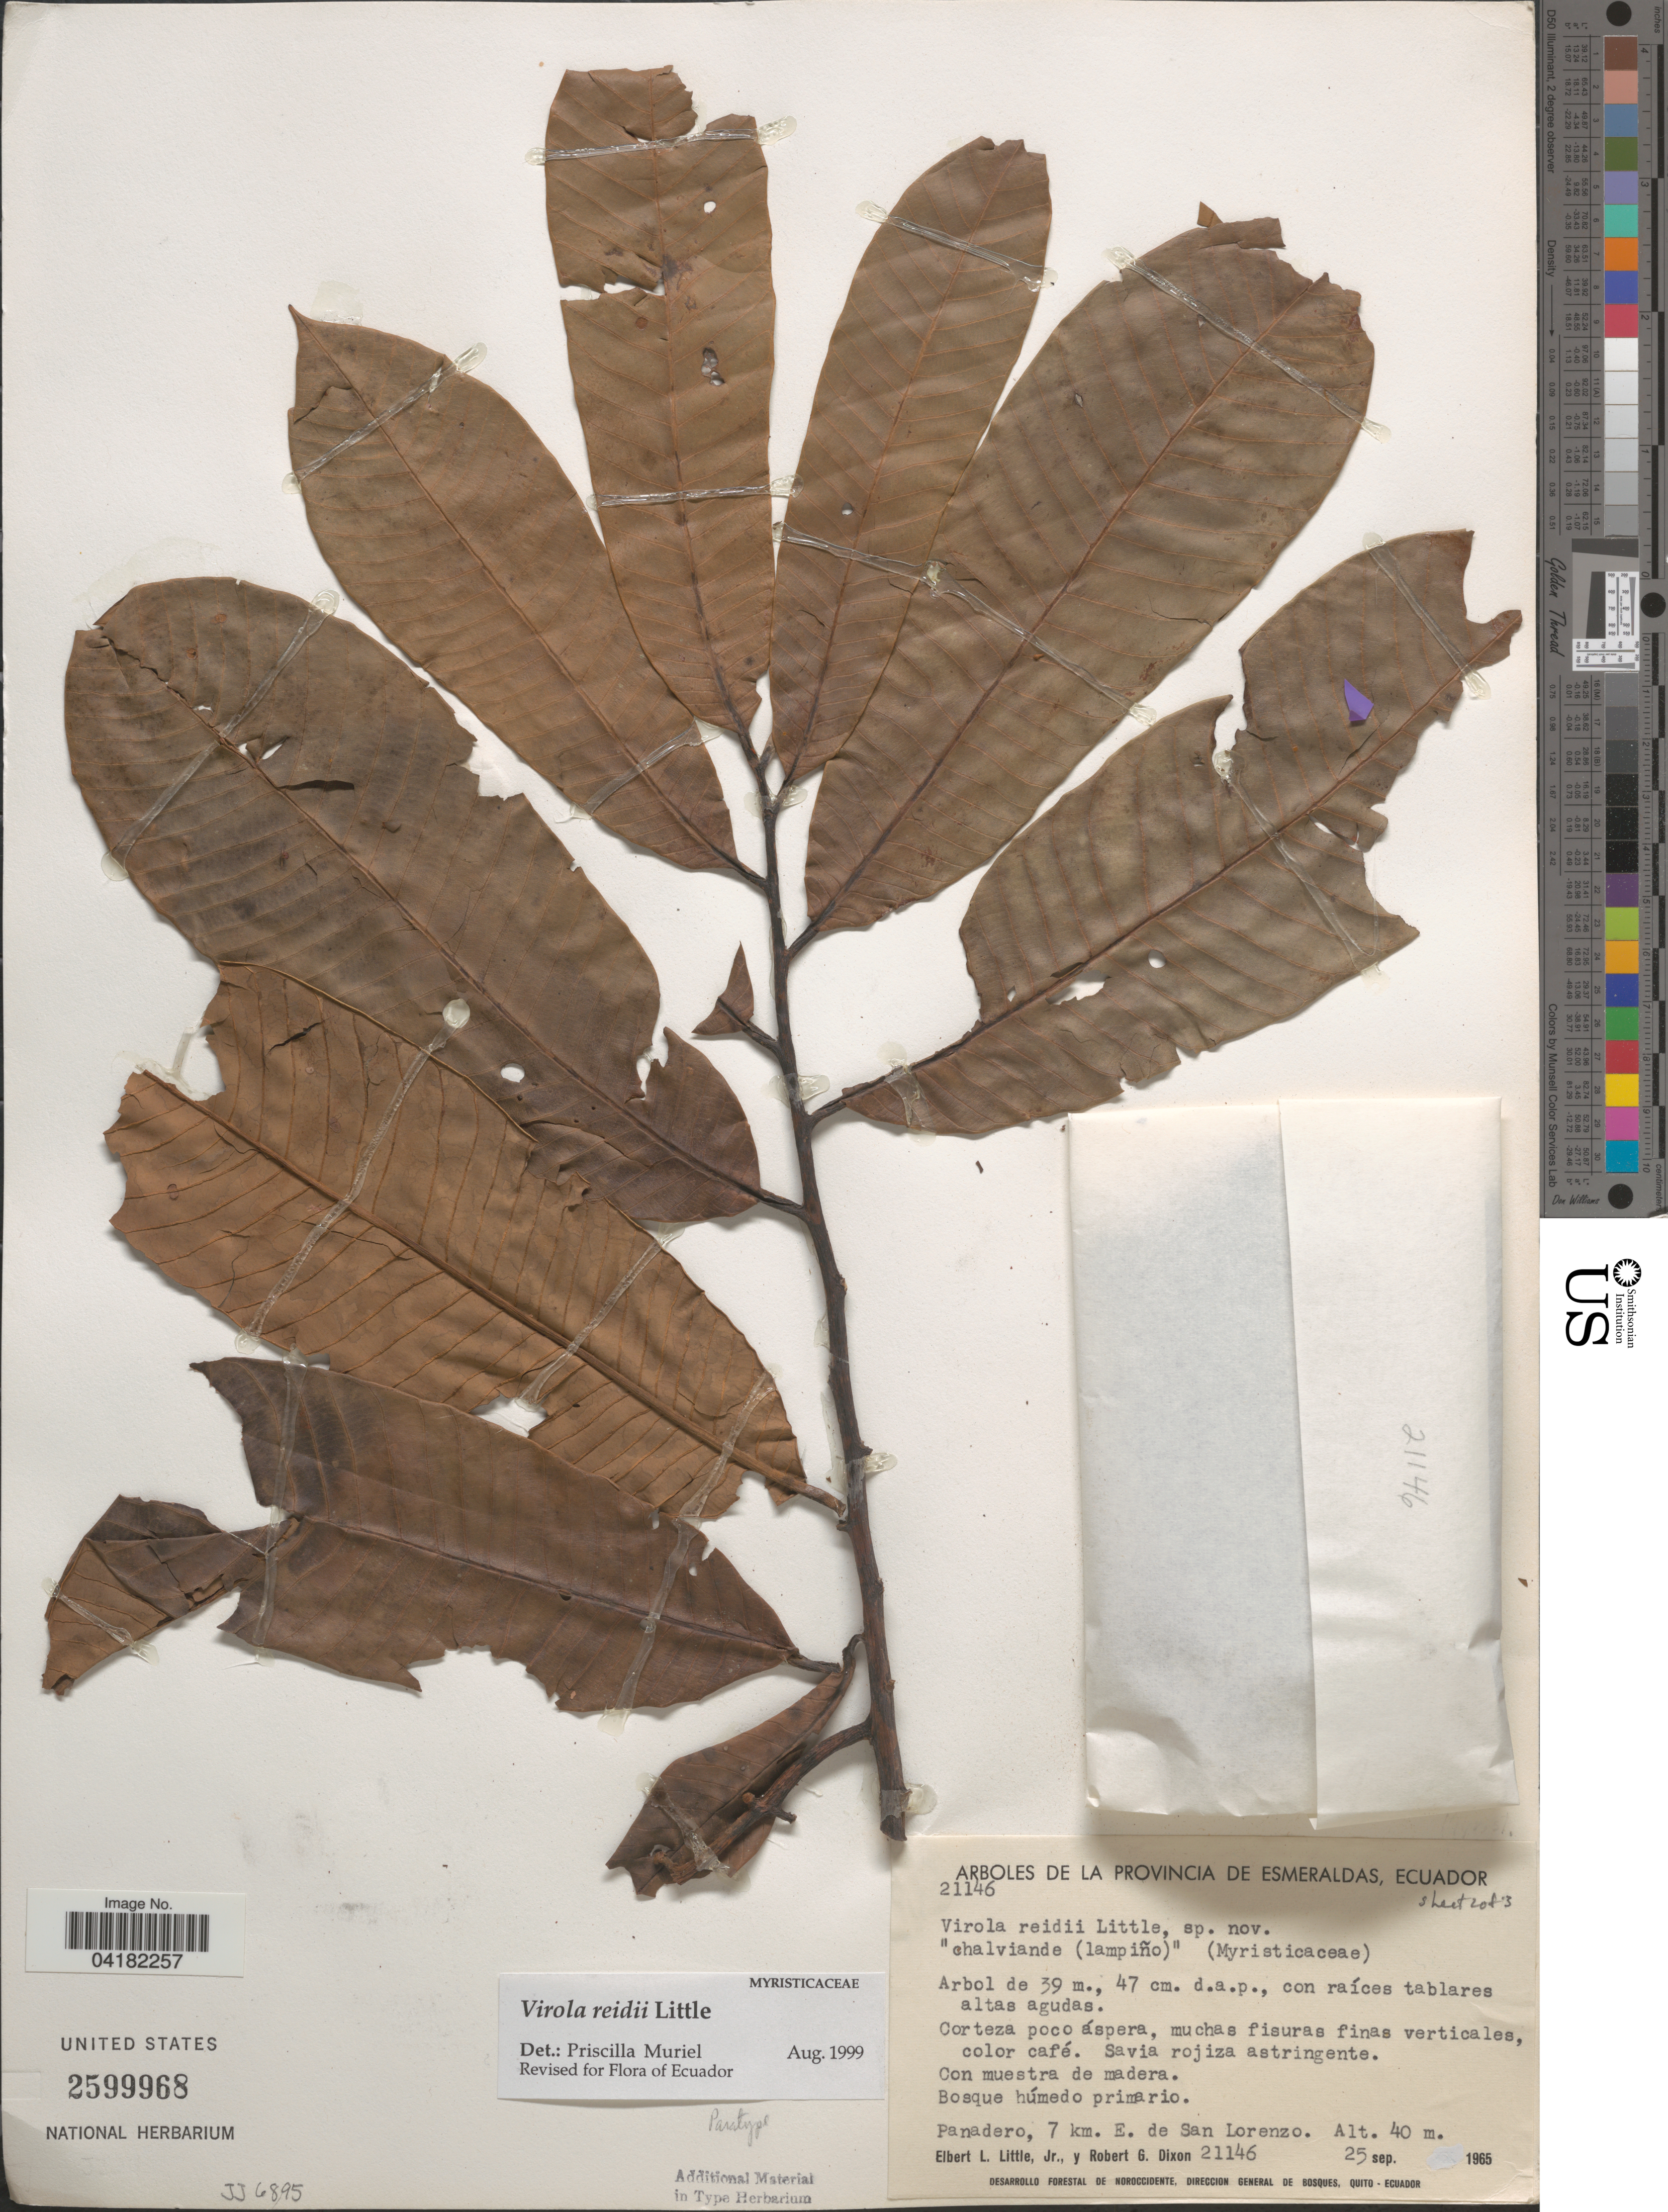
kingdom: Plantae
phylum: Tracheophyta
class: Magnoliopsida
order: Magnoliales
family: Myristicaceae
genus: Virola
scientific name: Virola reidii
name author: Little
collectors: E. L. Little & R. G. Dixon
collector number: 21146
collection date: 1965-09-25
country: Ecuador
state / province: Esmeraldas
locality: Panadero, 7 km. E. de San Lorenzo.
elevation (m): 40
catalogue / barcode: US 2599968